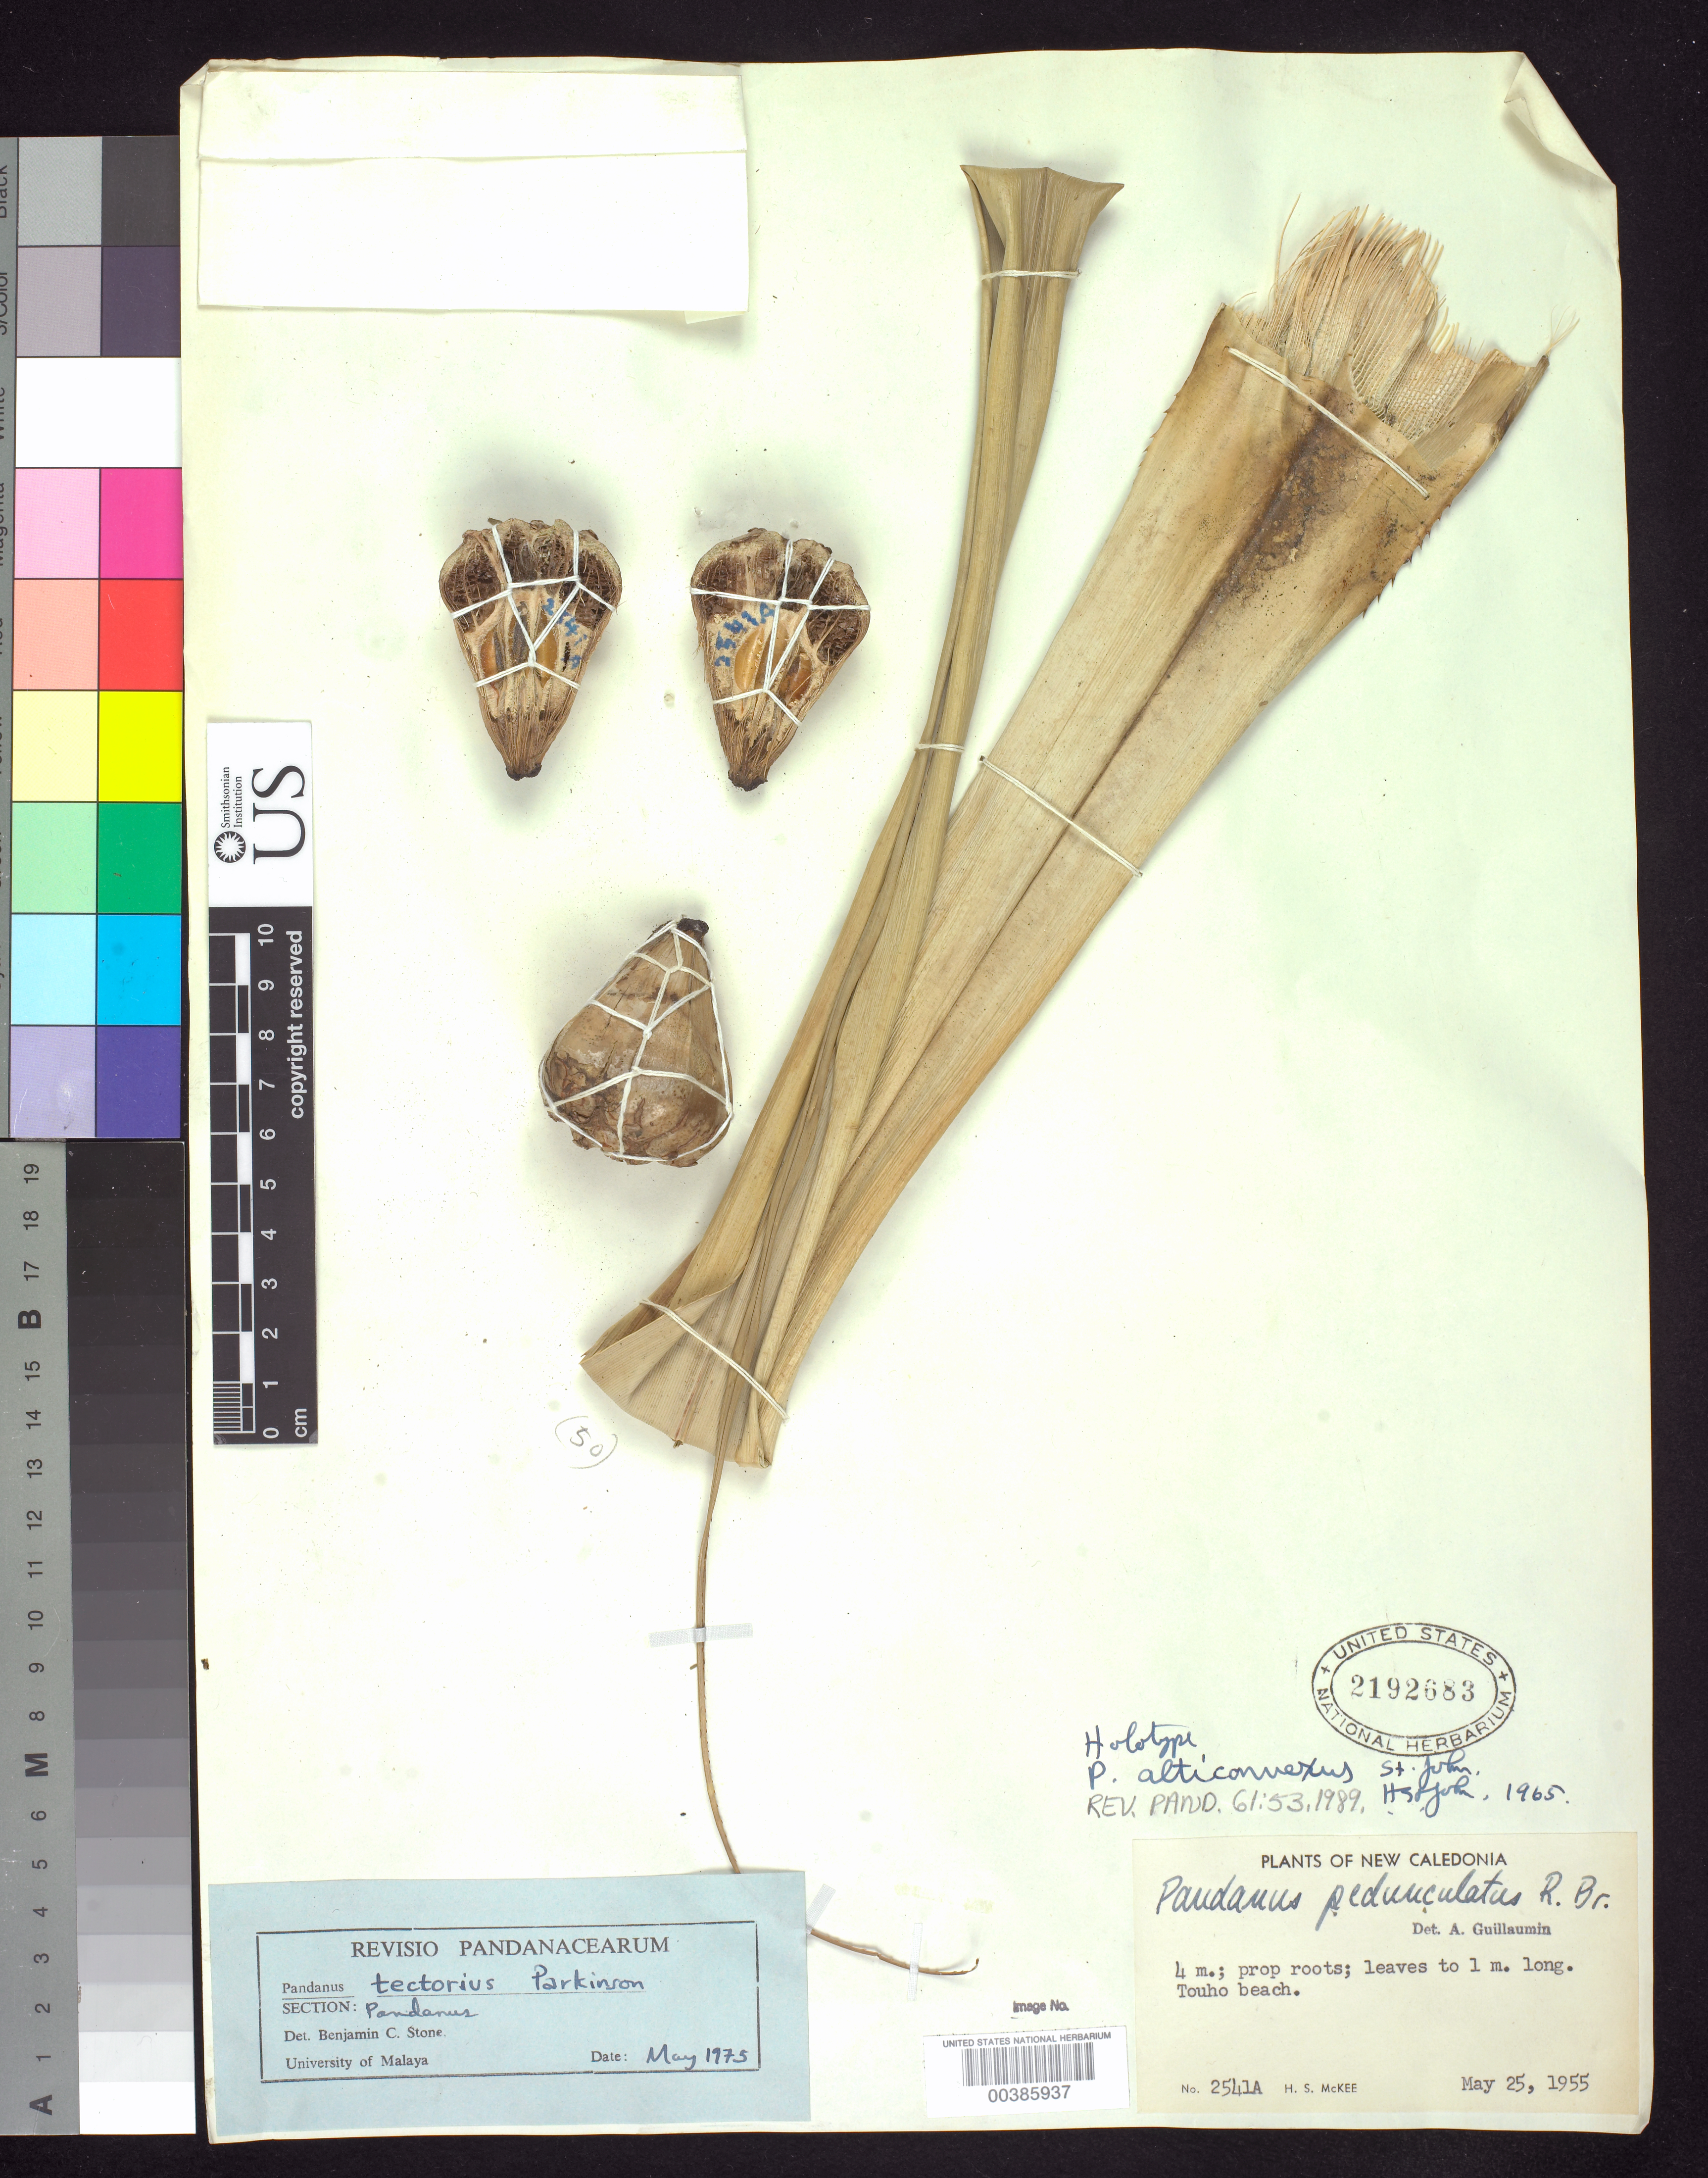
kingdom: Plantae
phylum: Tracheophyta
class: Liliopsida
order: Pandanales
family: Pandanaceae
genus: Pandanus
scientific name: Pandanus alticonvexus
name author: H. St. John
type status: Holotype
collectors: H. S. MacKee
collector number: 2541 a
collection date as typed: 25 May 1955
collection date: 1955-05-25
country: New Caledonia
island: New Caledonia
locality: Touho beach.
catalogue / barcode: US 2192683